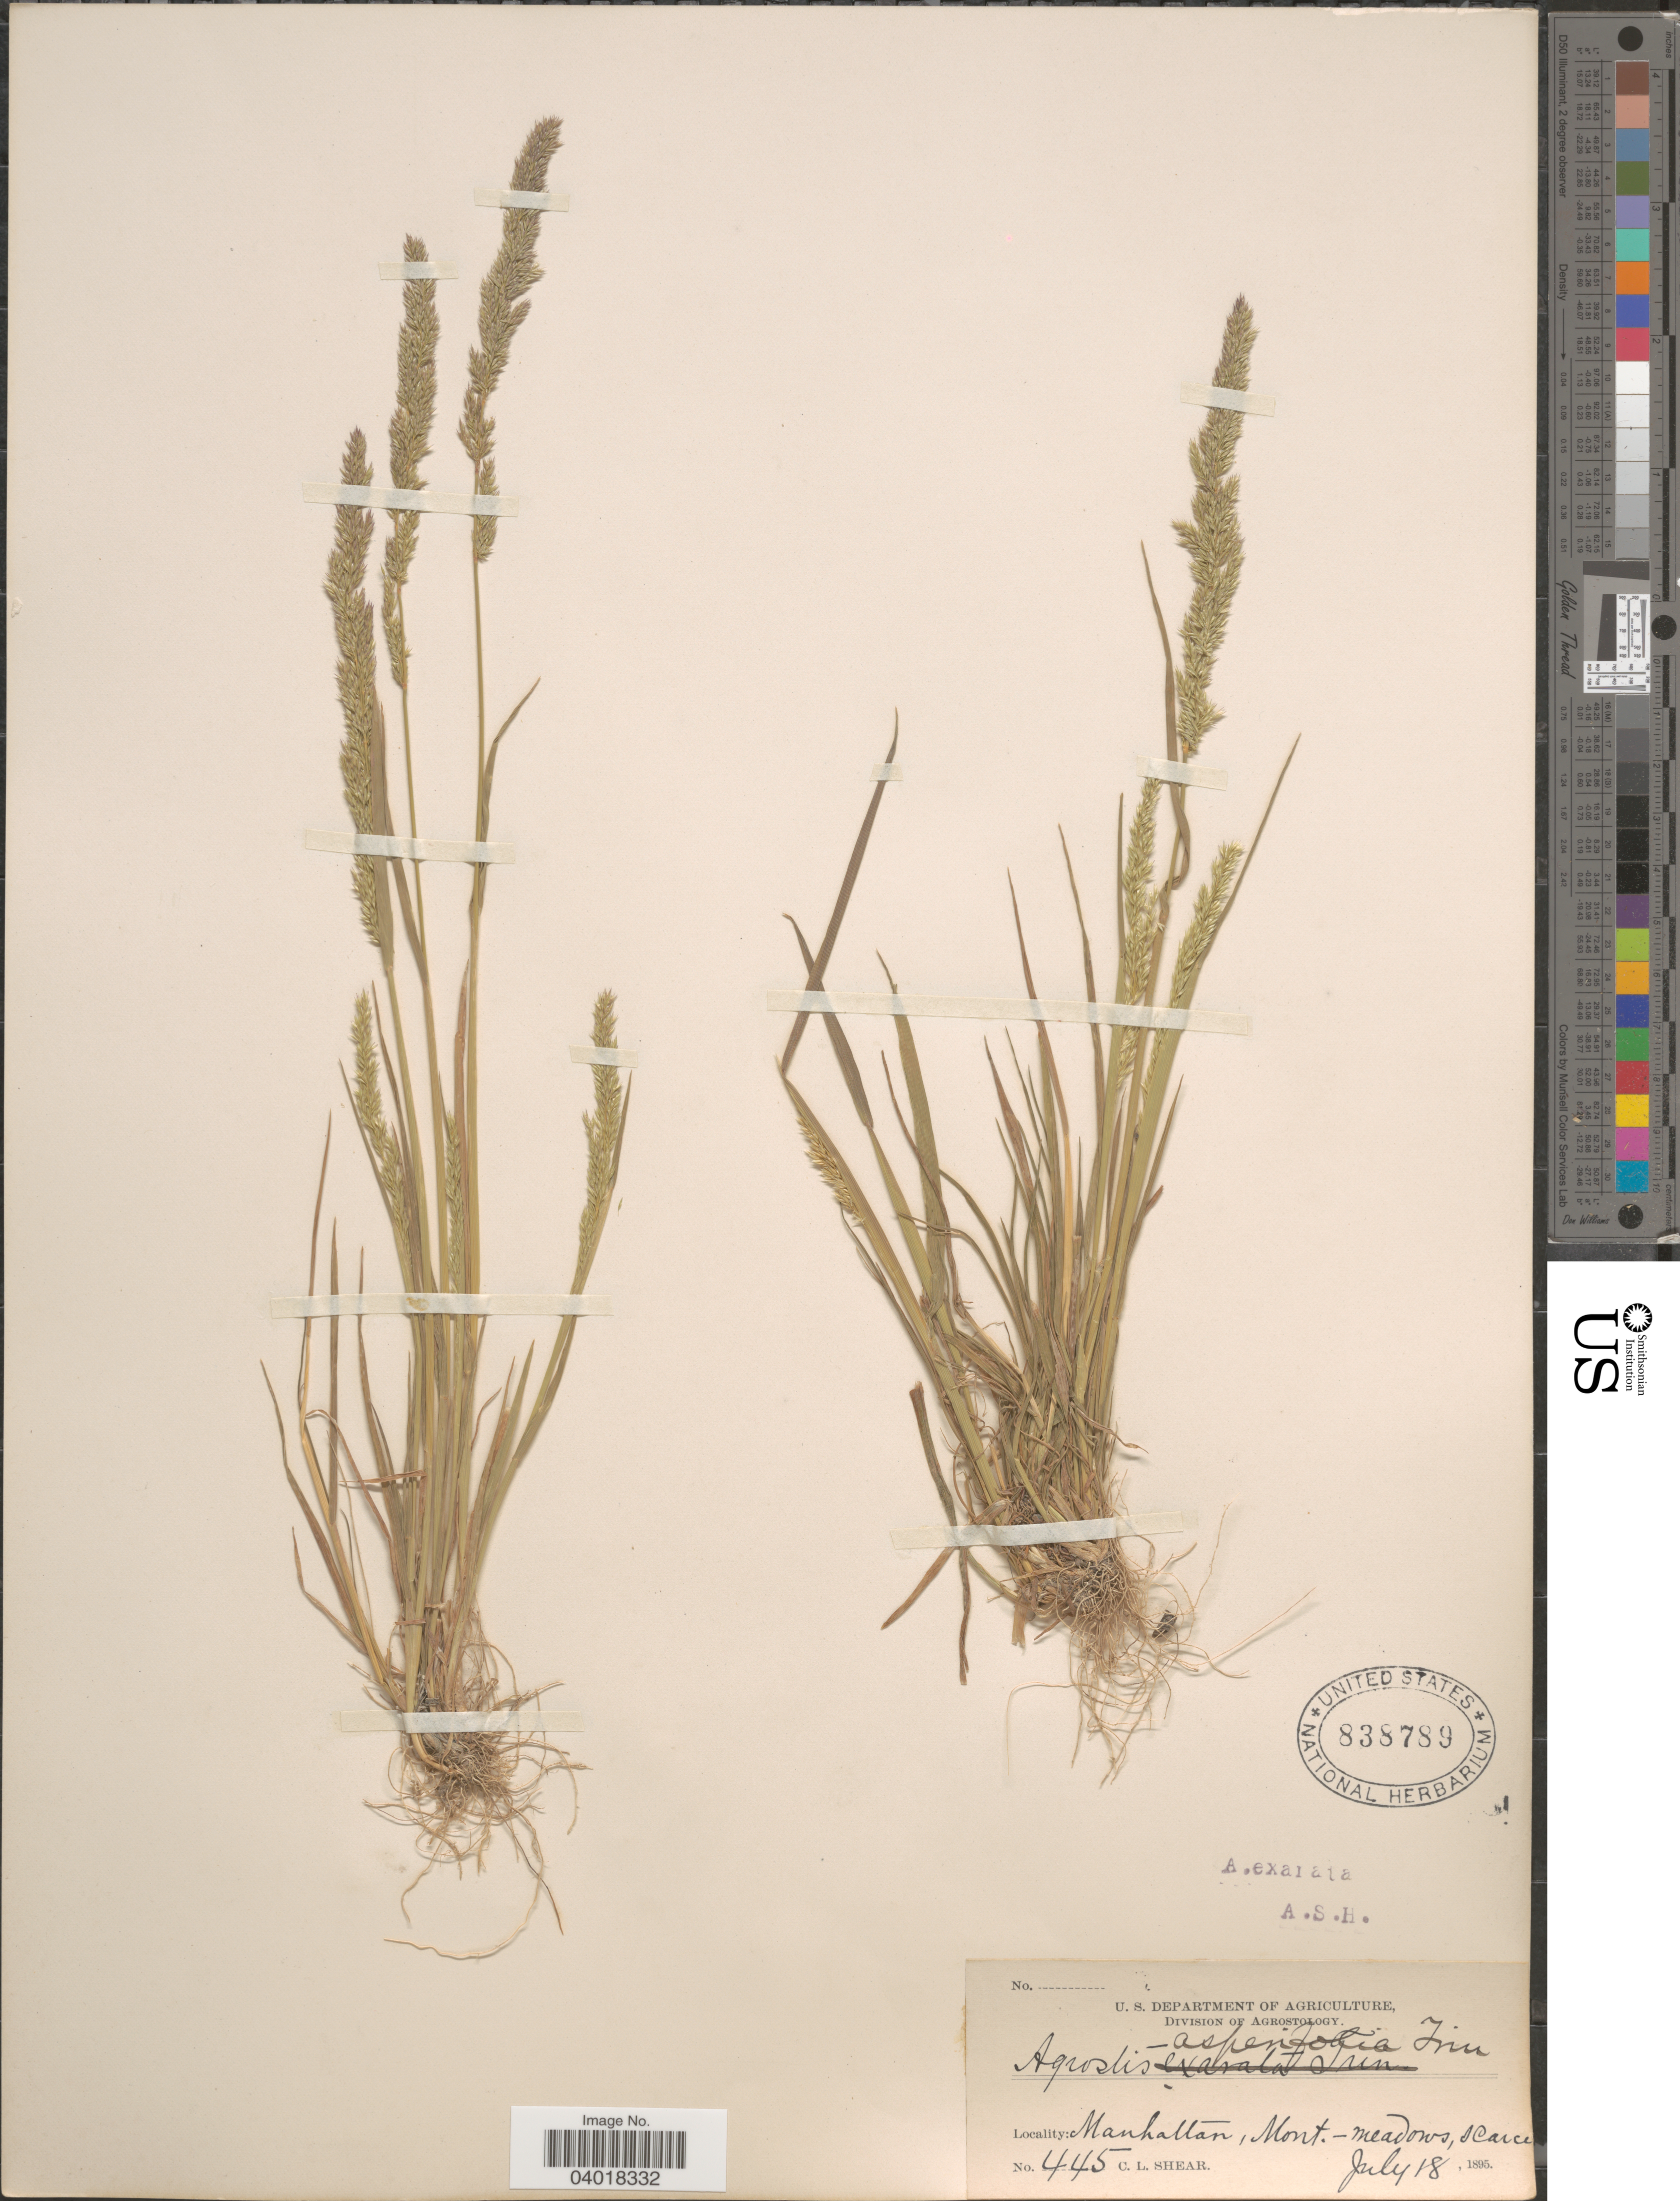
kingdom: Plantae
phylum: Tracheophyta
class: Liliopsida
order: Poales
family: Poaceae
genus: Agrostis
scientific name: Agrostis exarata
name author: Trin.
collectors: C. L. Shear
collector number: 445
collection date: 1895-07-18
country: United States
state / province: Montana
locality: Manhattan.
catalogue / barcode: US 838789